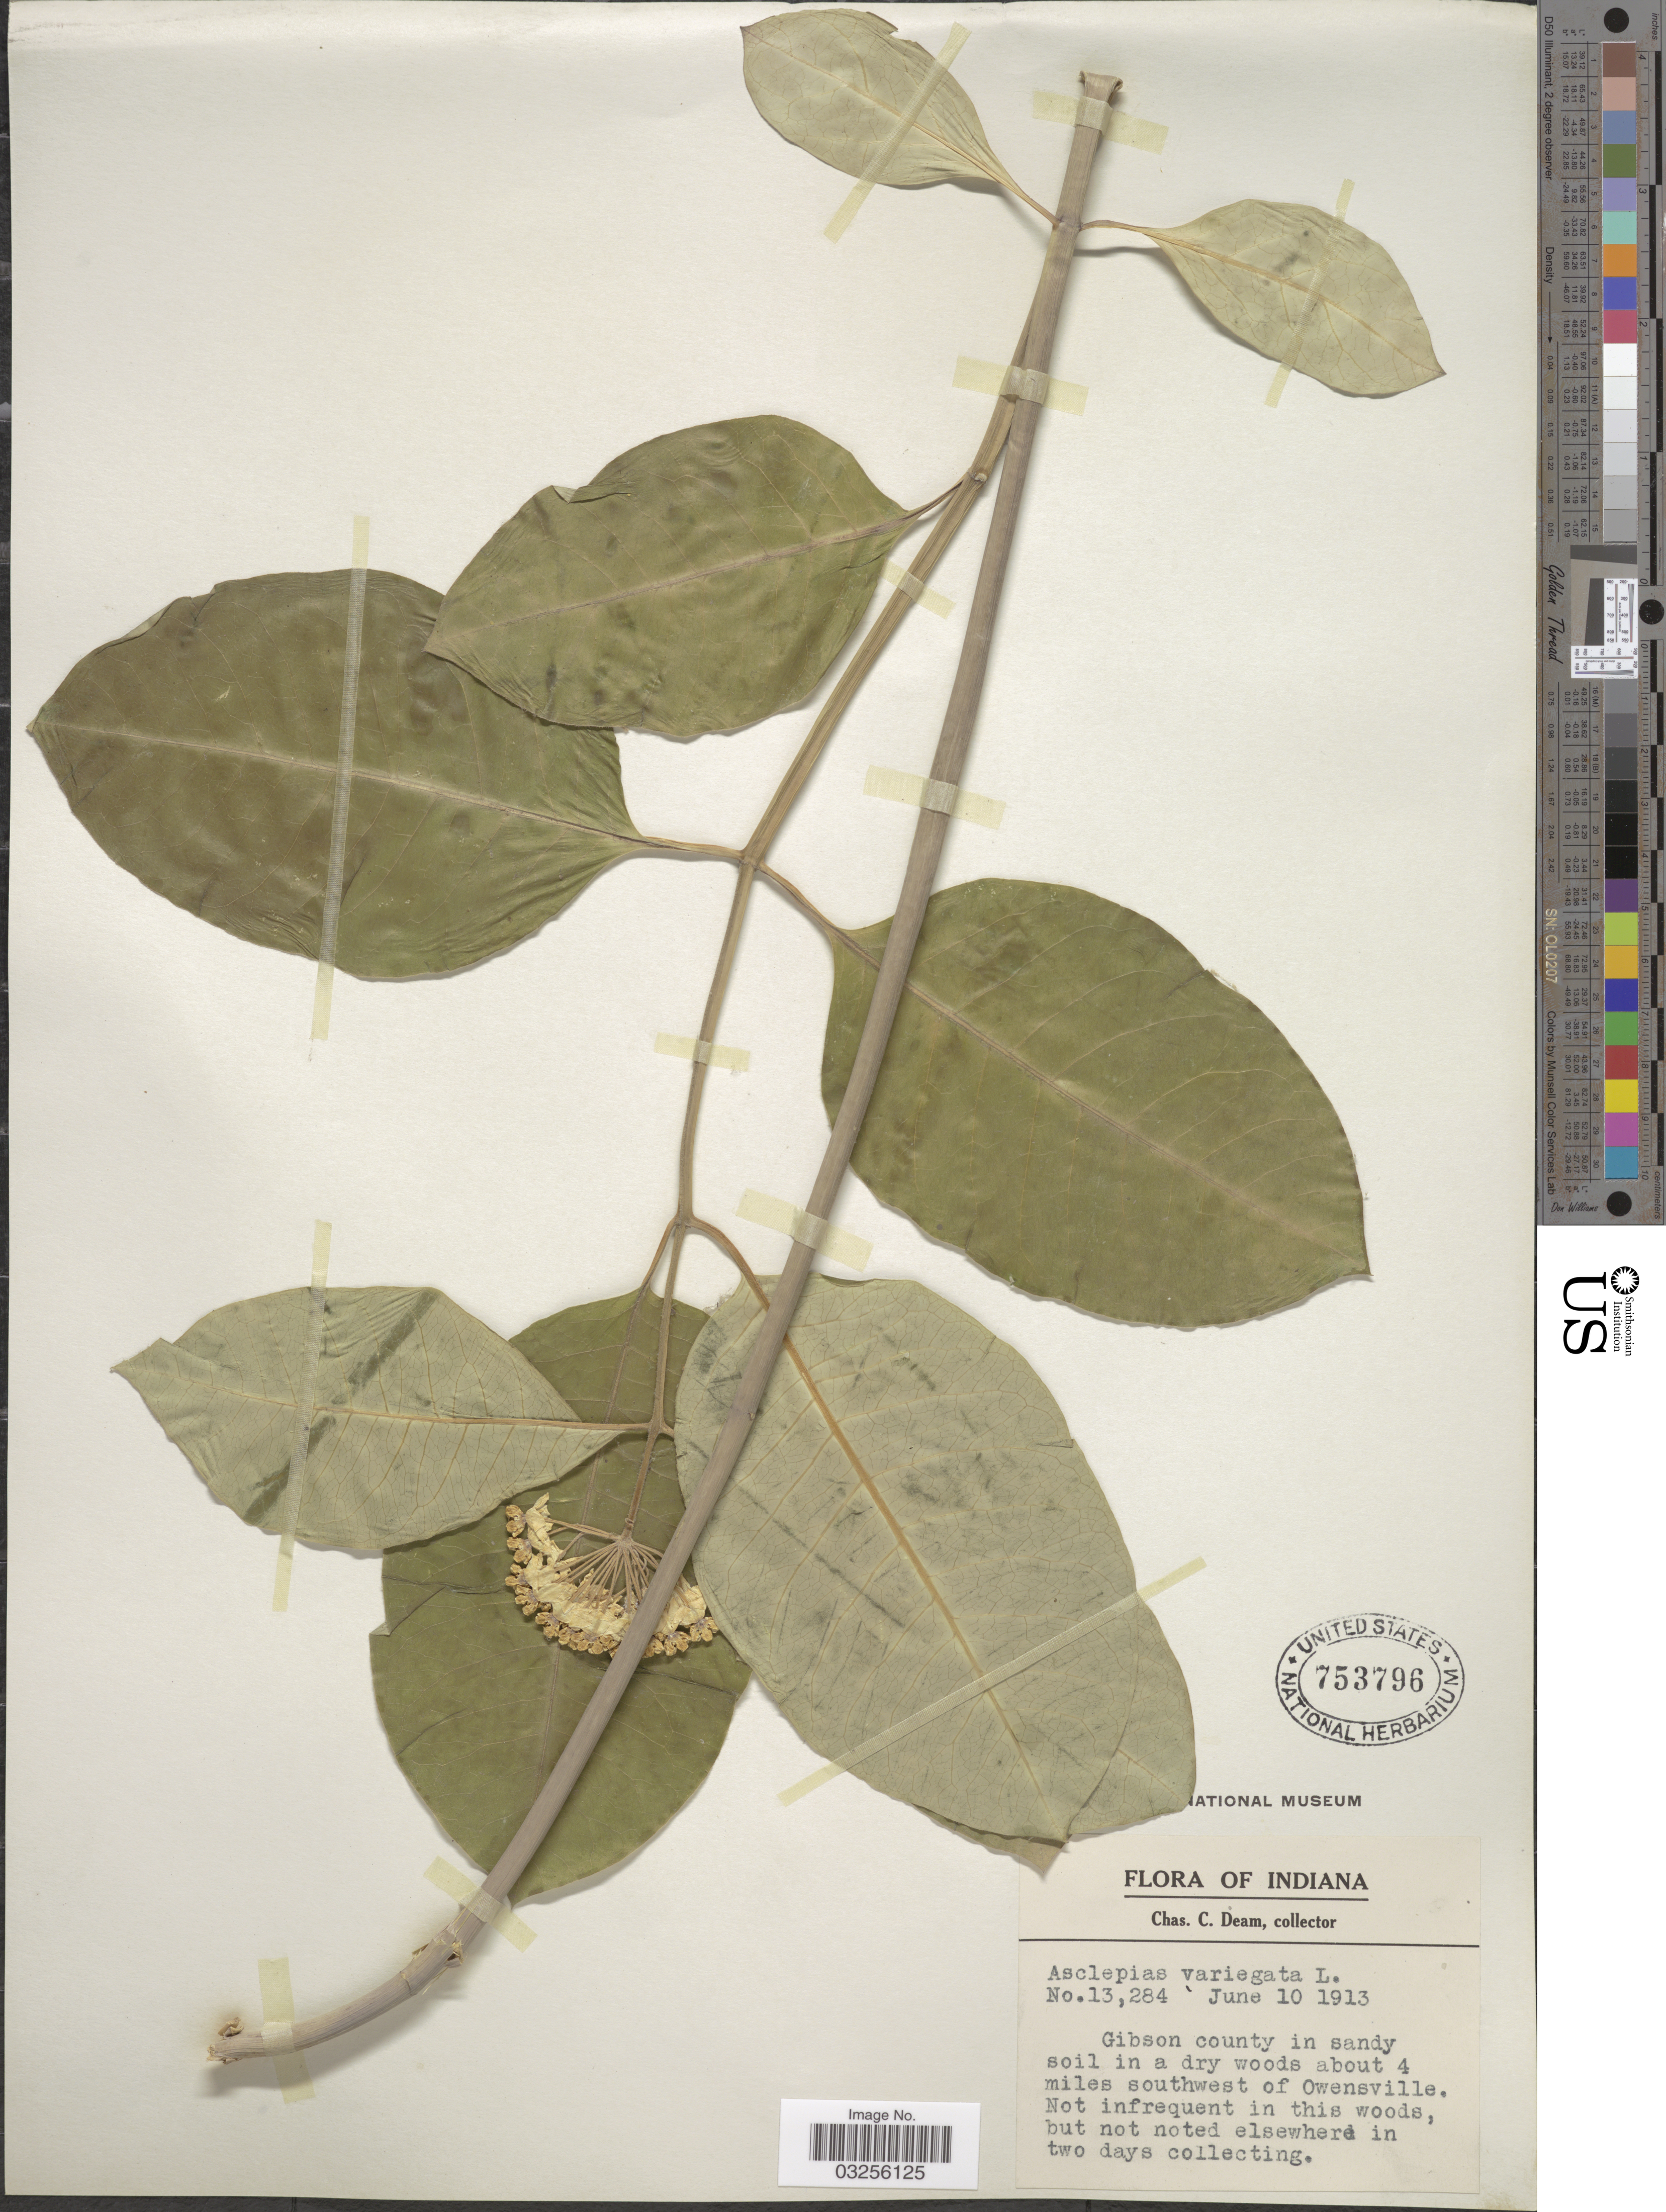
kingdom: Plantae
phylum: Tracheophyta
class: Magnoliopsida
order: Gentianales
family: Apocynaceae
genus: Asclepias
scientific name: Asclepias variegata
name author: L.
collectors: C. C. Deam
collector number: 13284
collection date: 1913-06-10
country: United States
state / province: Indiana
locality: Gibson County in sandy soil in a dry woods about 4 miles southwest of Owensville.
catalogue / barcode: US 753796